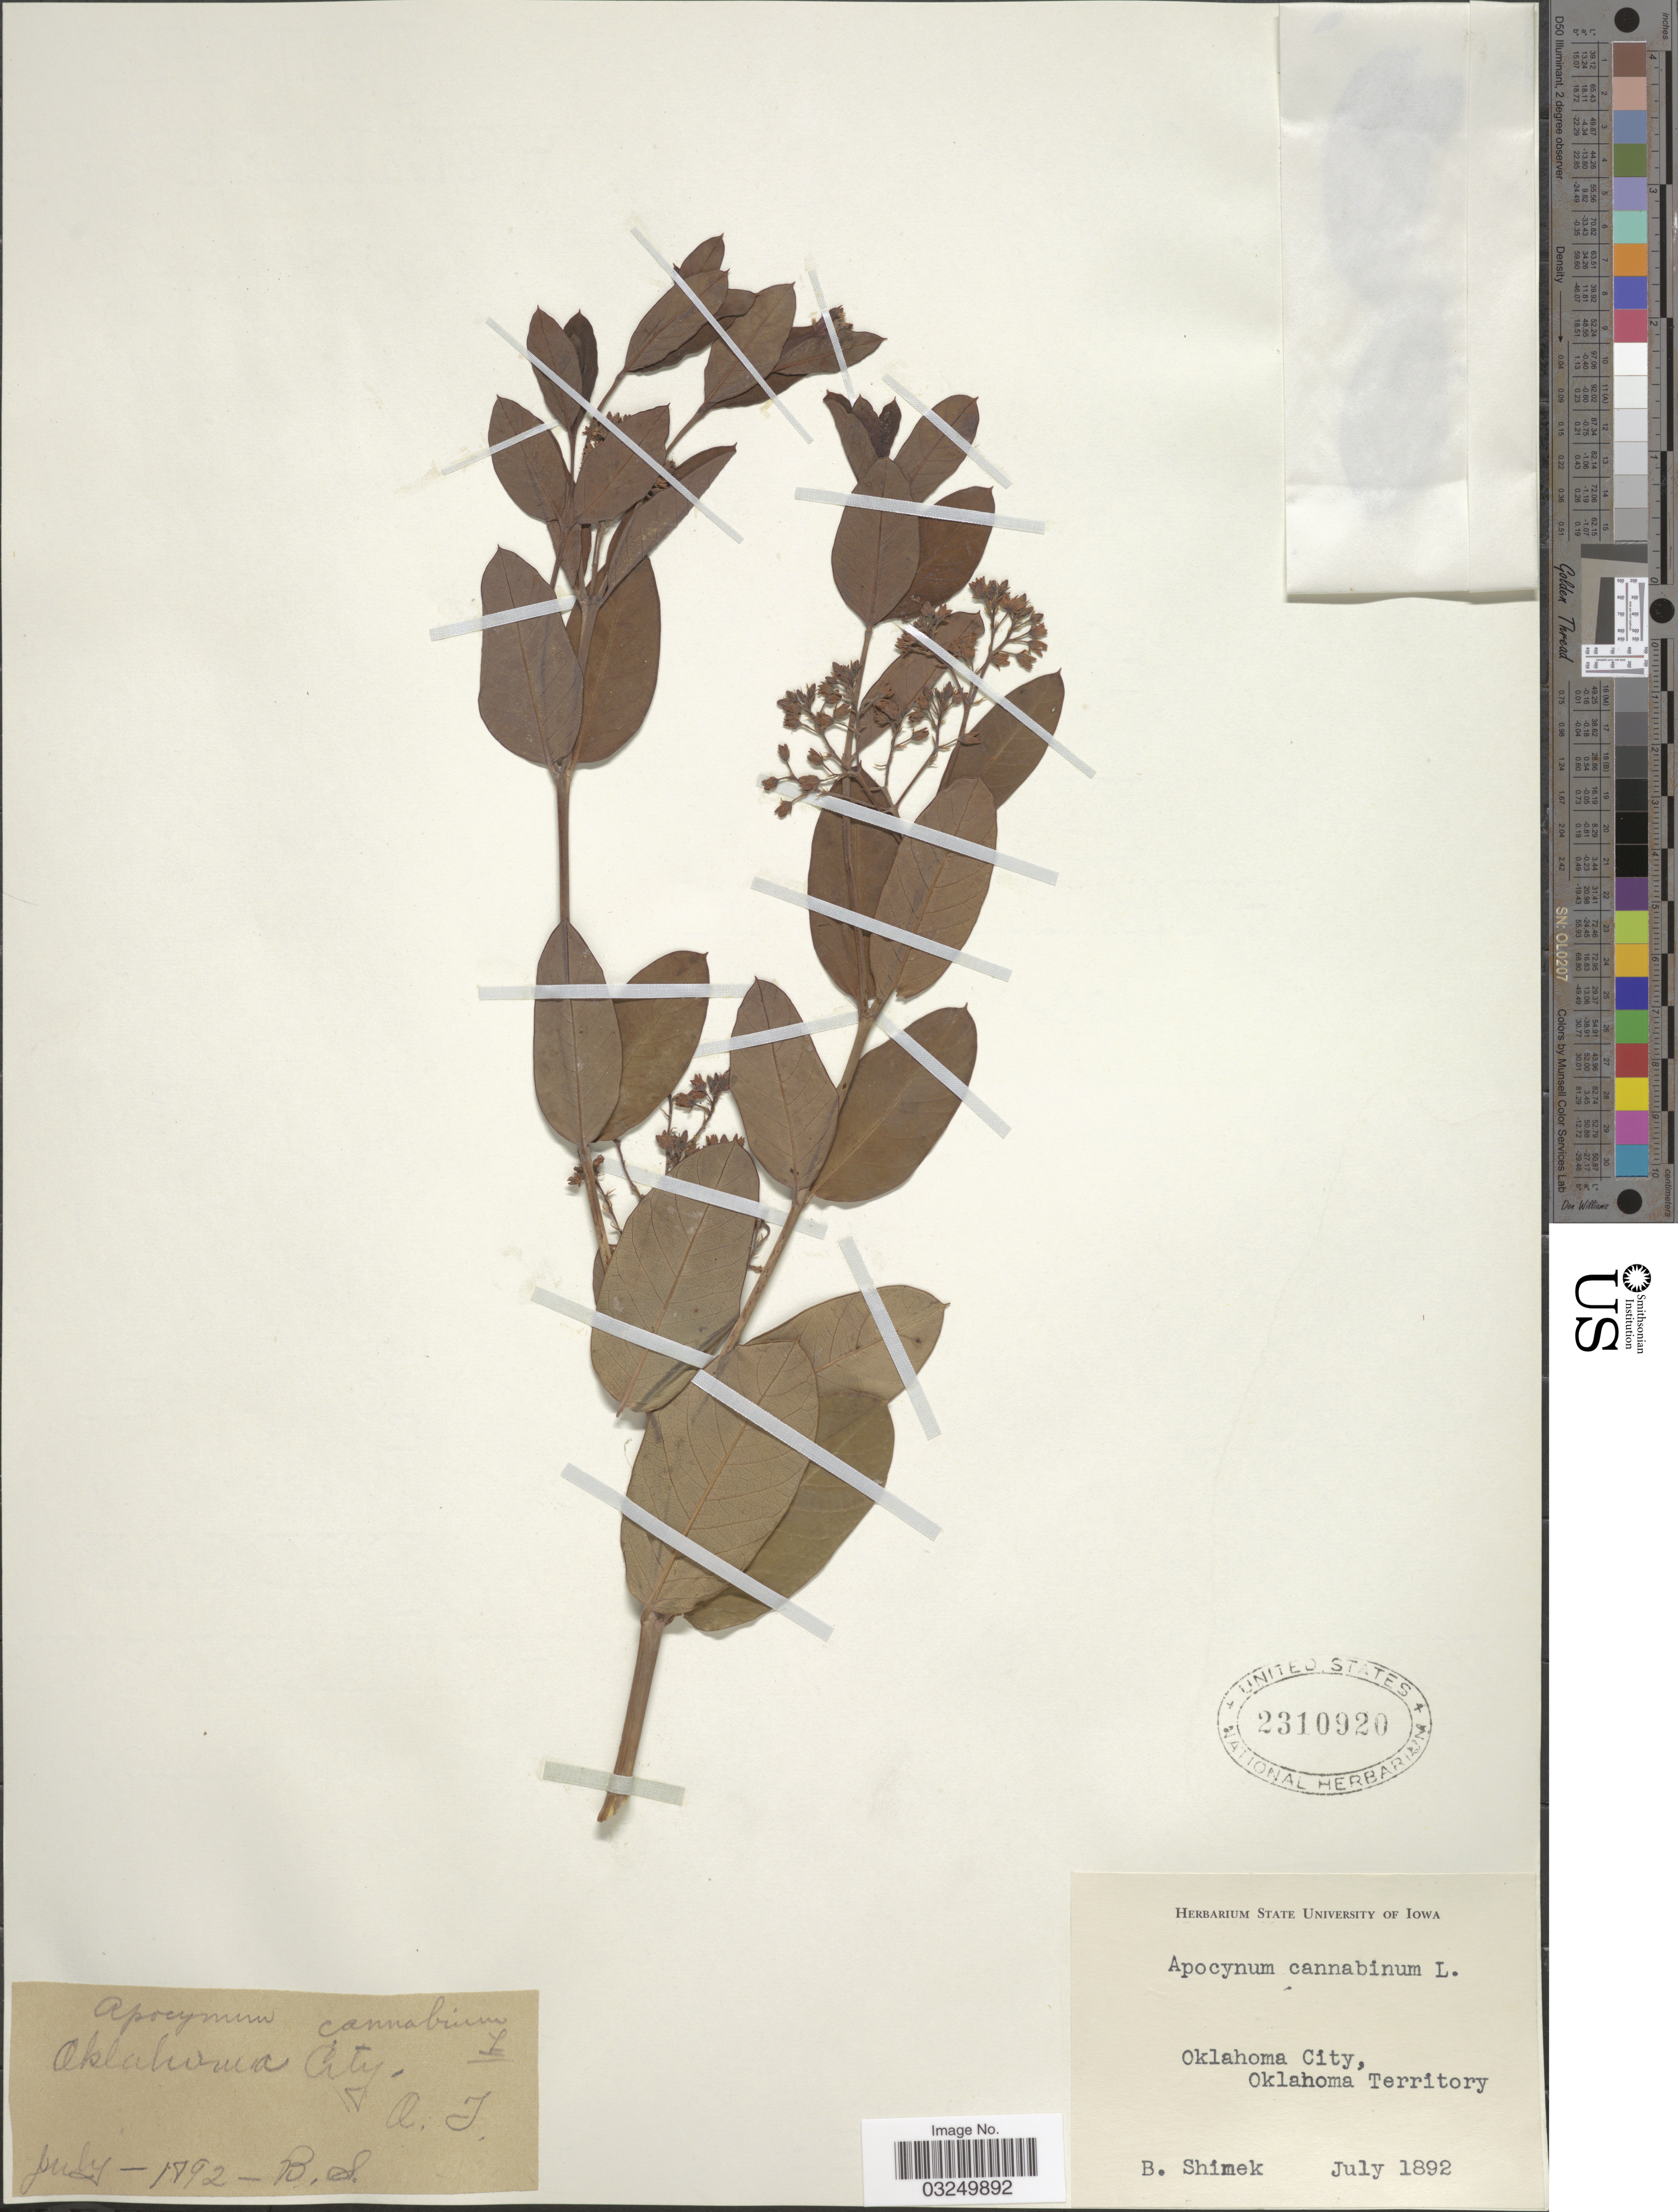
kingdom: Plantae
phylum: Tracheophyta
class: Magnoliopsida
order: Gentianales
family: Apocynaceae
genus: Apocynum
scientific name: Apocynum cannabinum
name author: L.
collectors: B. Shimek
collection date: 1892-07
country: United States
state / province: Oklahoma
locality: Oklahoma City.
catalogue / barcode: US 2310920